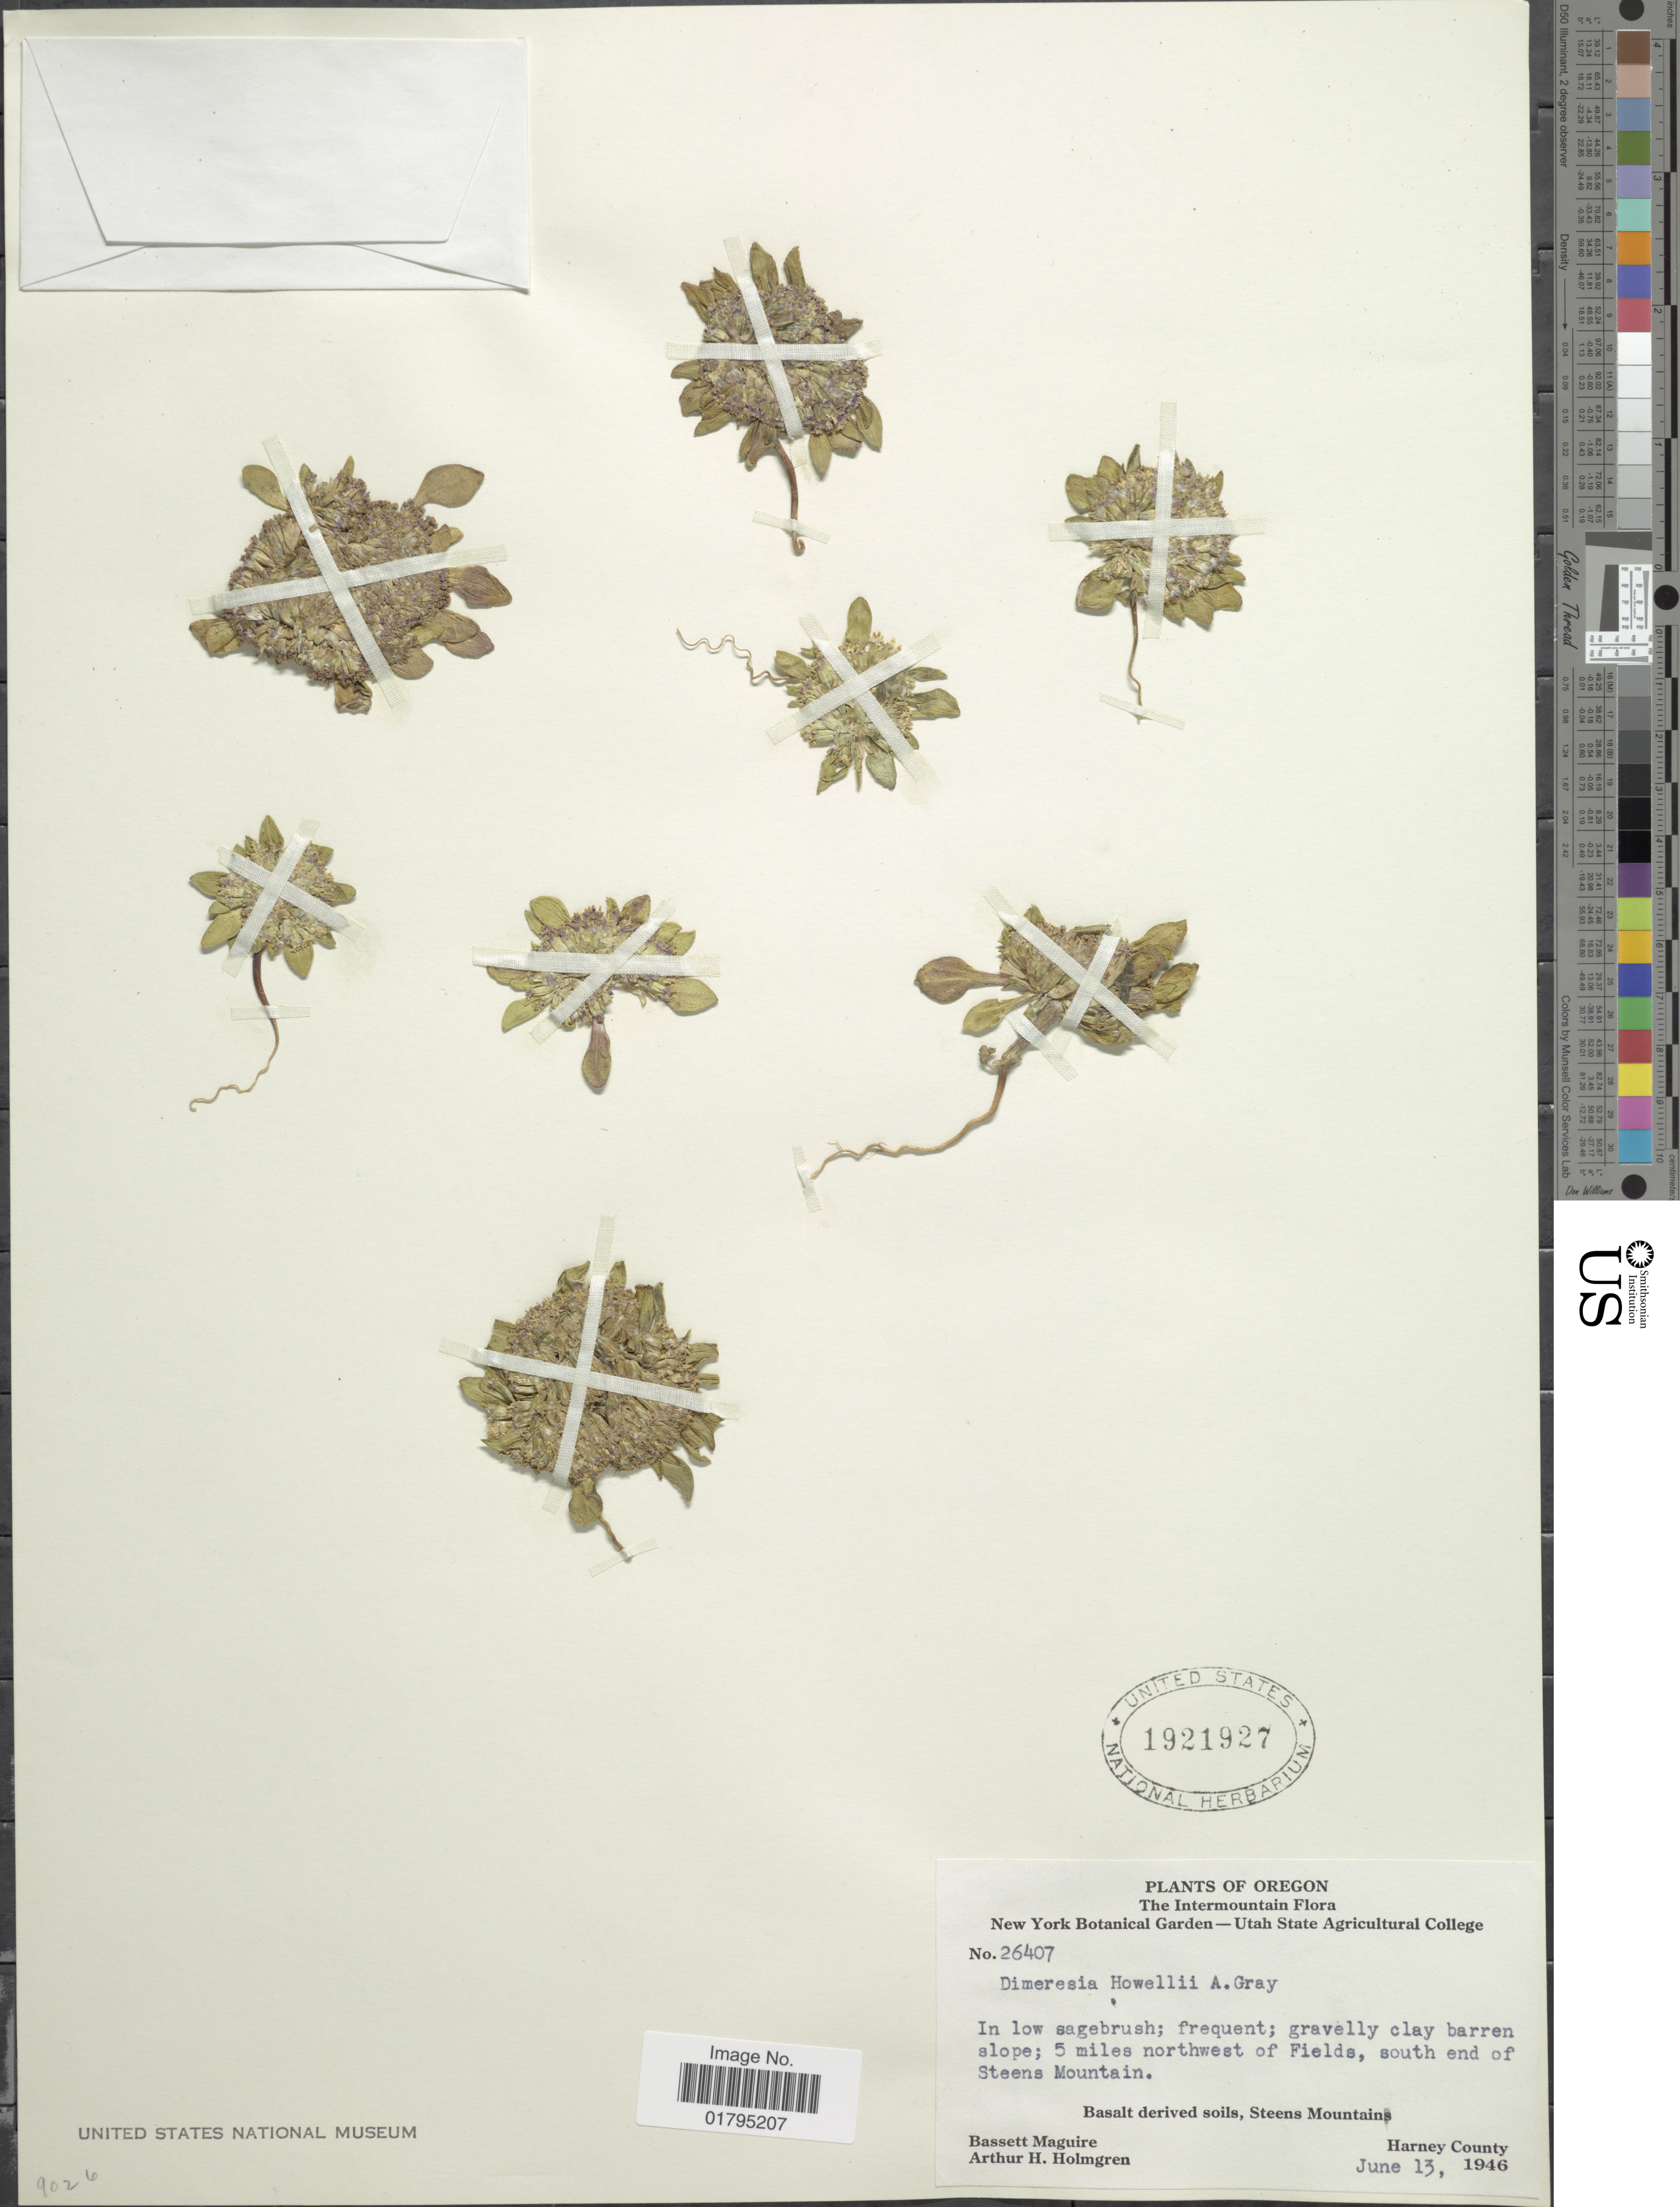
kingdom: Plantae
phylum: Tracheophyta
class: Magnoliopsida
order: Asterales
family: Asteraceae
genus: Dimeresia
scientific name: Dimeresia howellii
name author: A. Gray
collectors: B. Maguire & A. H. Holmgren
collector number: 26407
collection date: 1946-06-13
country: United States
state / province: Oregon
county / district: Harney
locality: Oregon, 5 miles northwest of Fields, south end of Steens Mountain. Basalt derived soils, Steens Mountains, Harney County,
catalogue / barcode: US 1921927